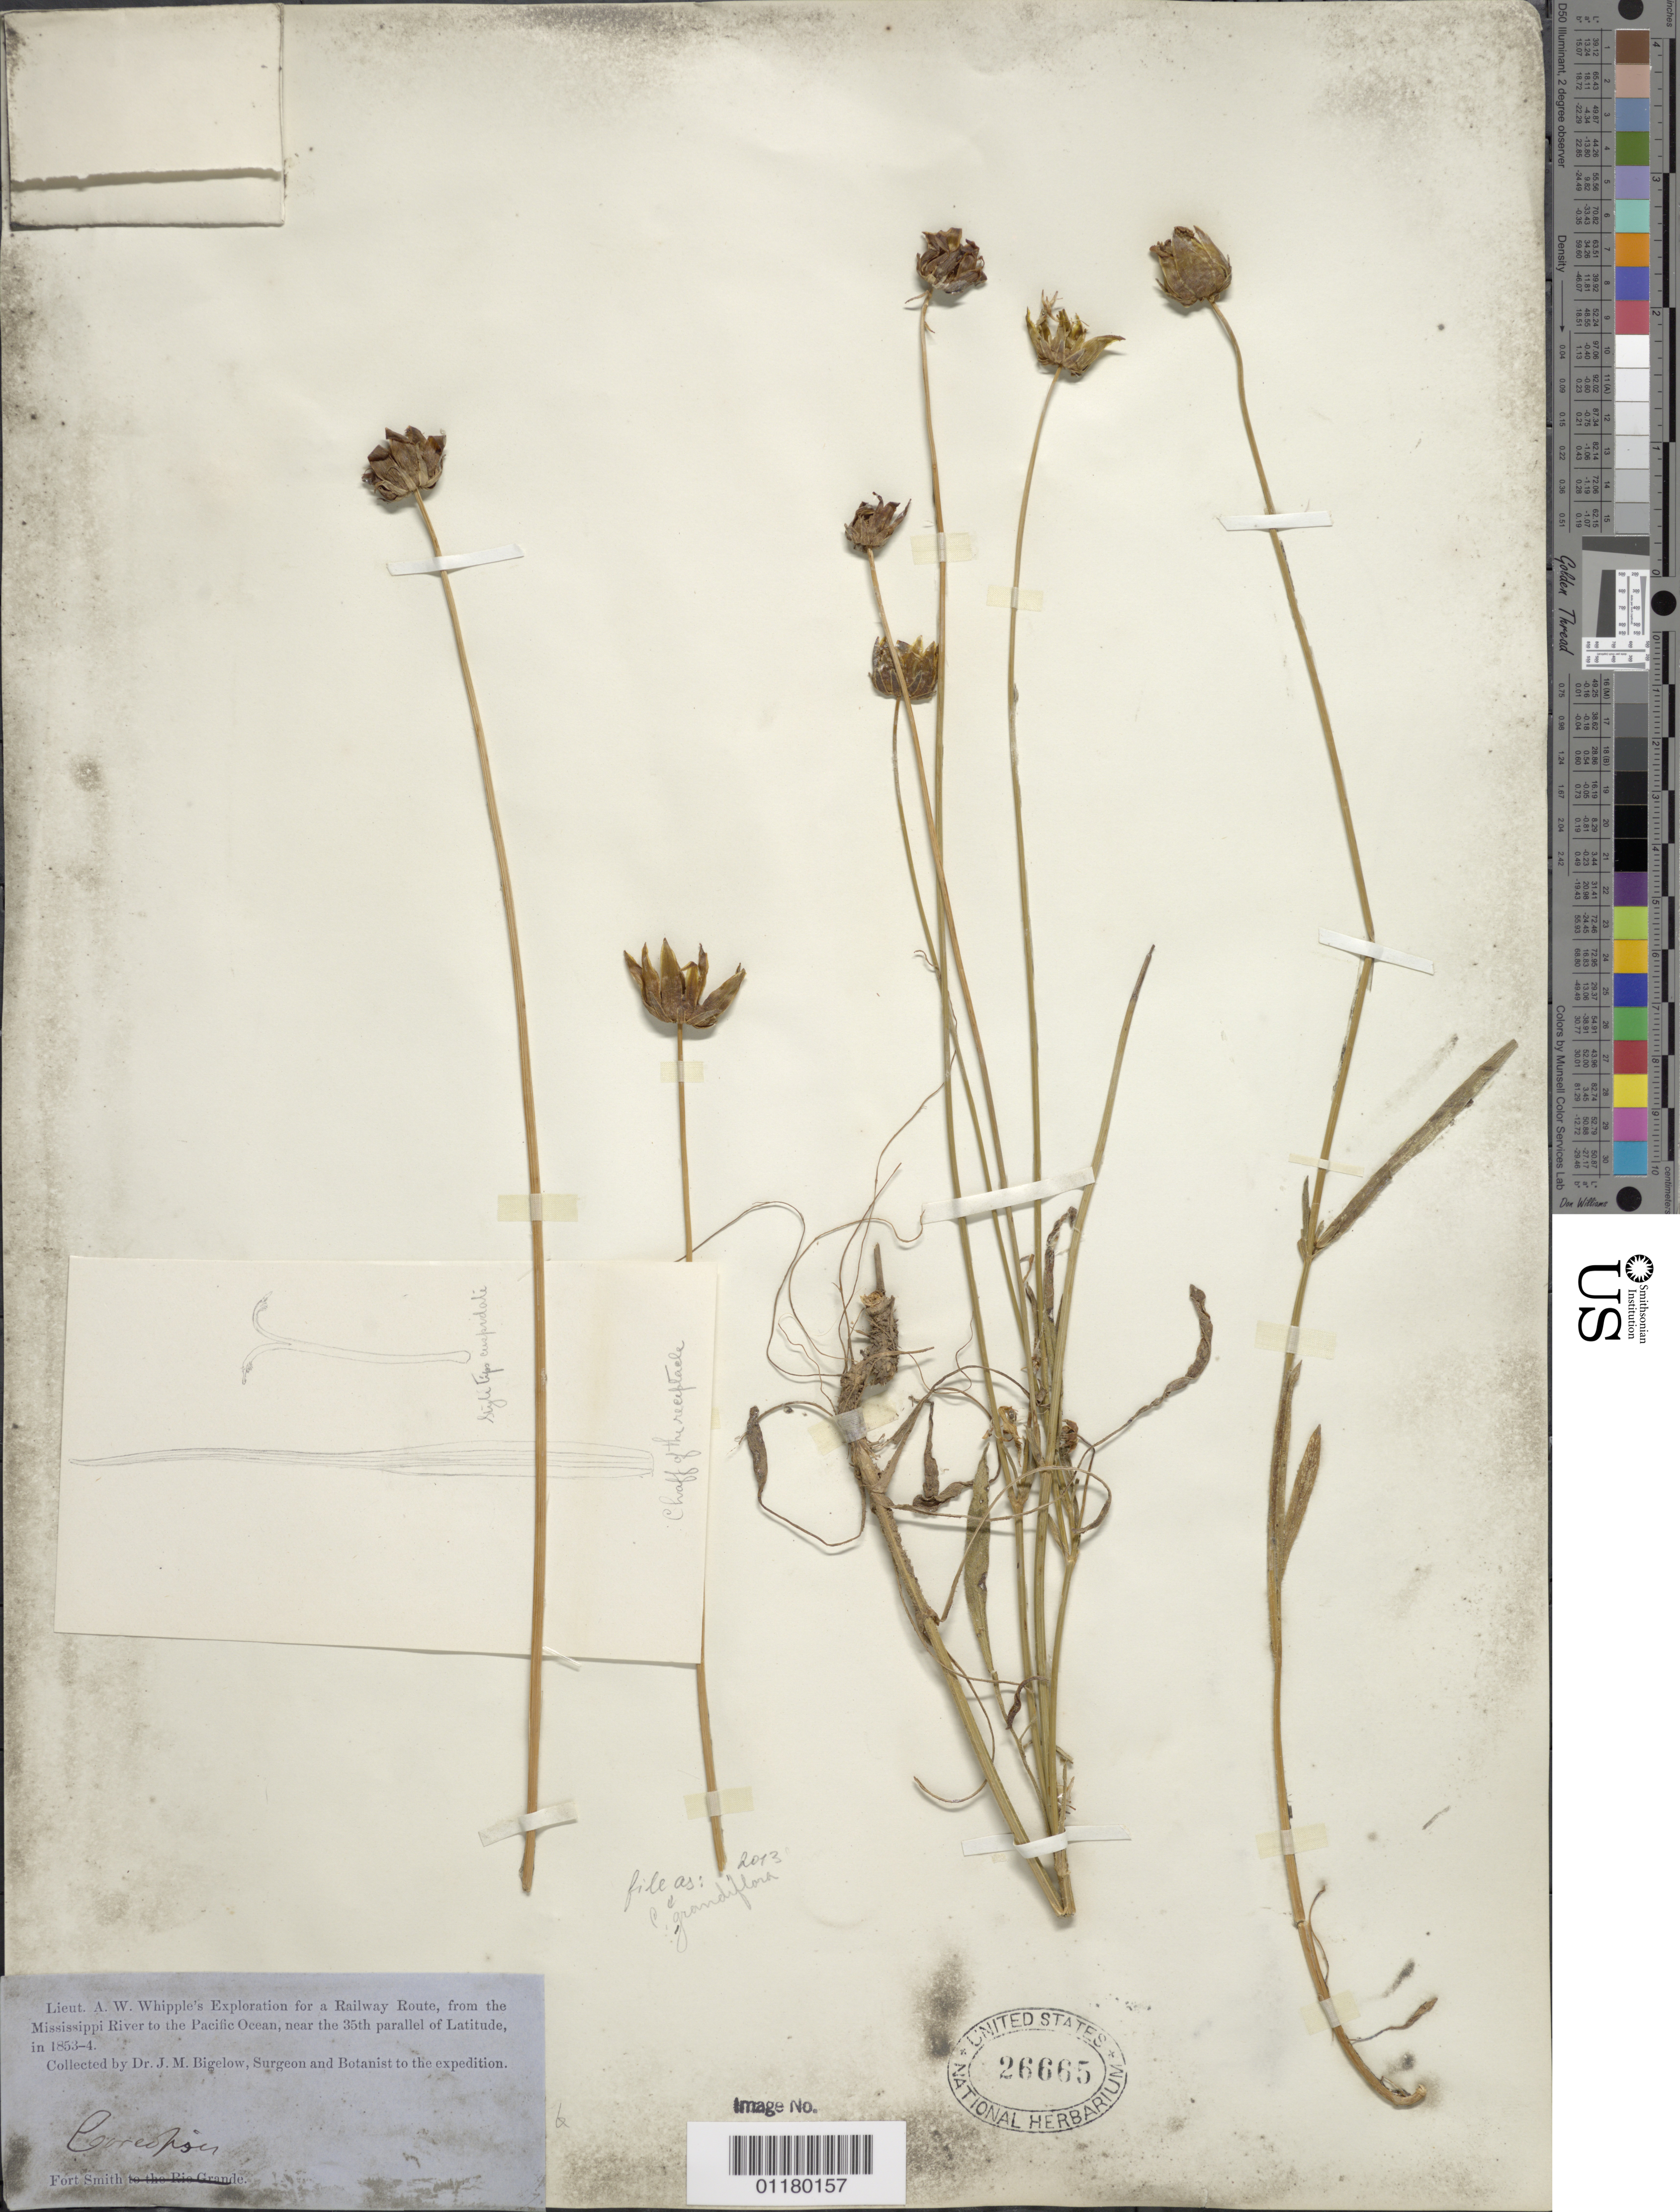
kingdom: Plantae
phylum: Tracheophyta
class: Magnoliopsida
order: Asterales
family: Asteraceae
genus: Coreopsis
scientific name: Coreopsis grandiflora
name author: Nutt.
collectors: J. M. Bigelow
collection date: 1853/1854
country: United States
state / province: Arkansas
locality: Fort Smith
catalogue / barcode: US 26665